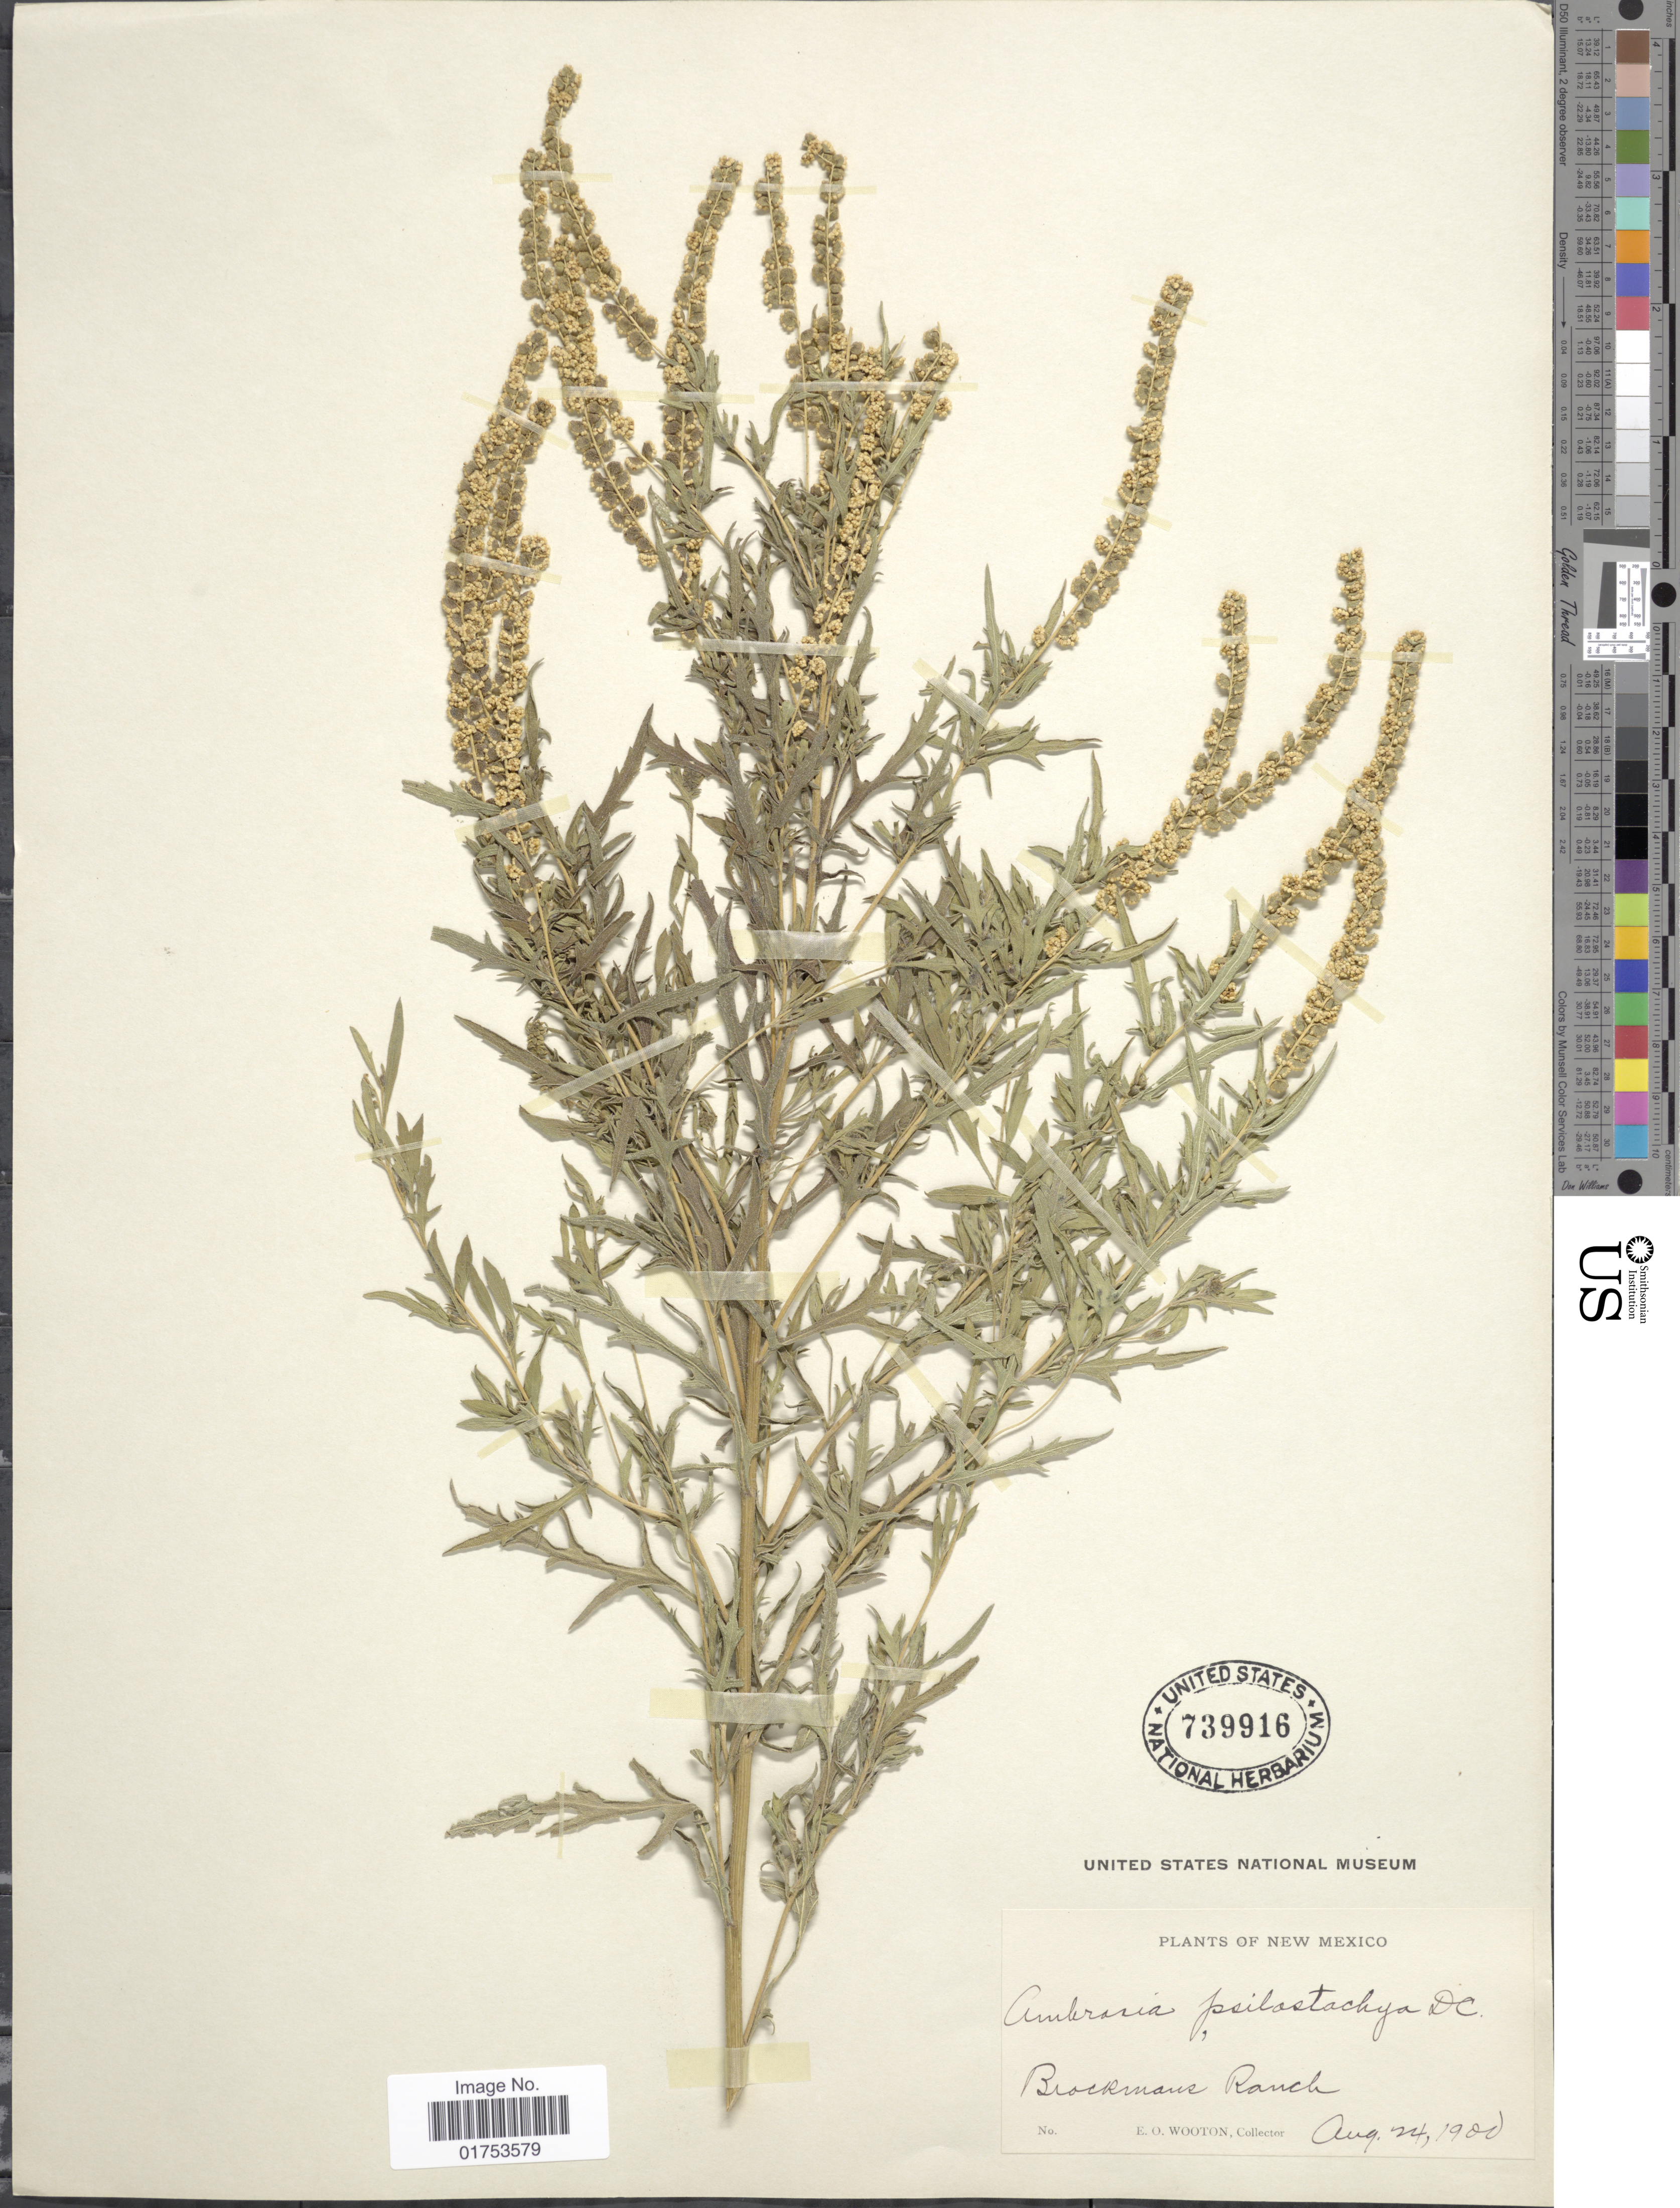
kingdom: Plantae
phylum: Tracheophyta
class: Magnoliopsida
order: Asterales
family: Asteraceae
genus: Ambrosia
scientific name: Ambrosia psilostachya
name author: DC.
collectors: E. O. Wooton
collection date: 1900-08-24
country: United States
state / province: New Mexico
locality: Brockmans Ranch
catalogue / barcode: US 739916